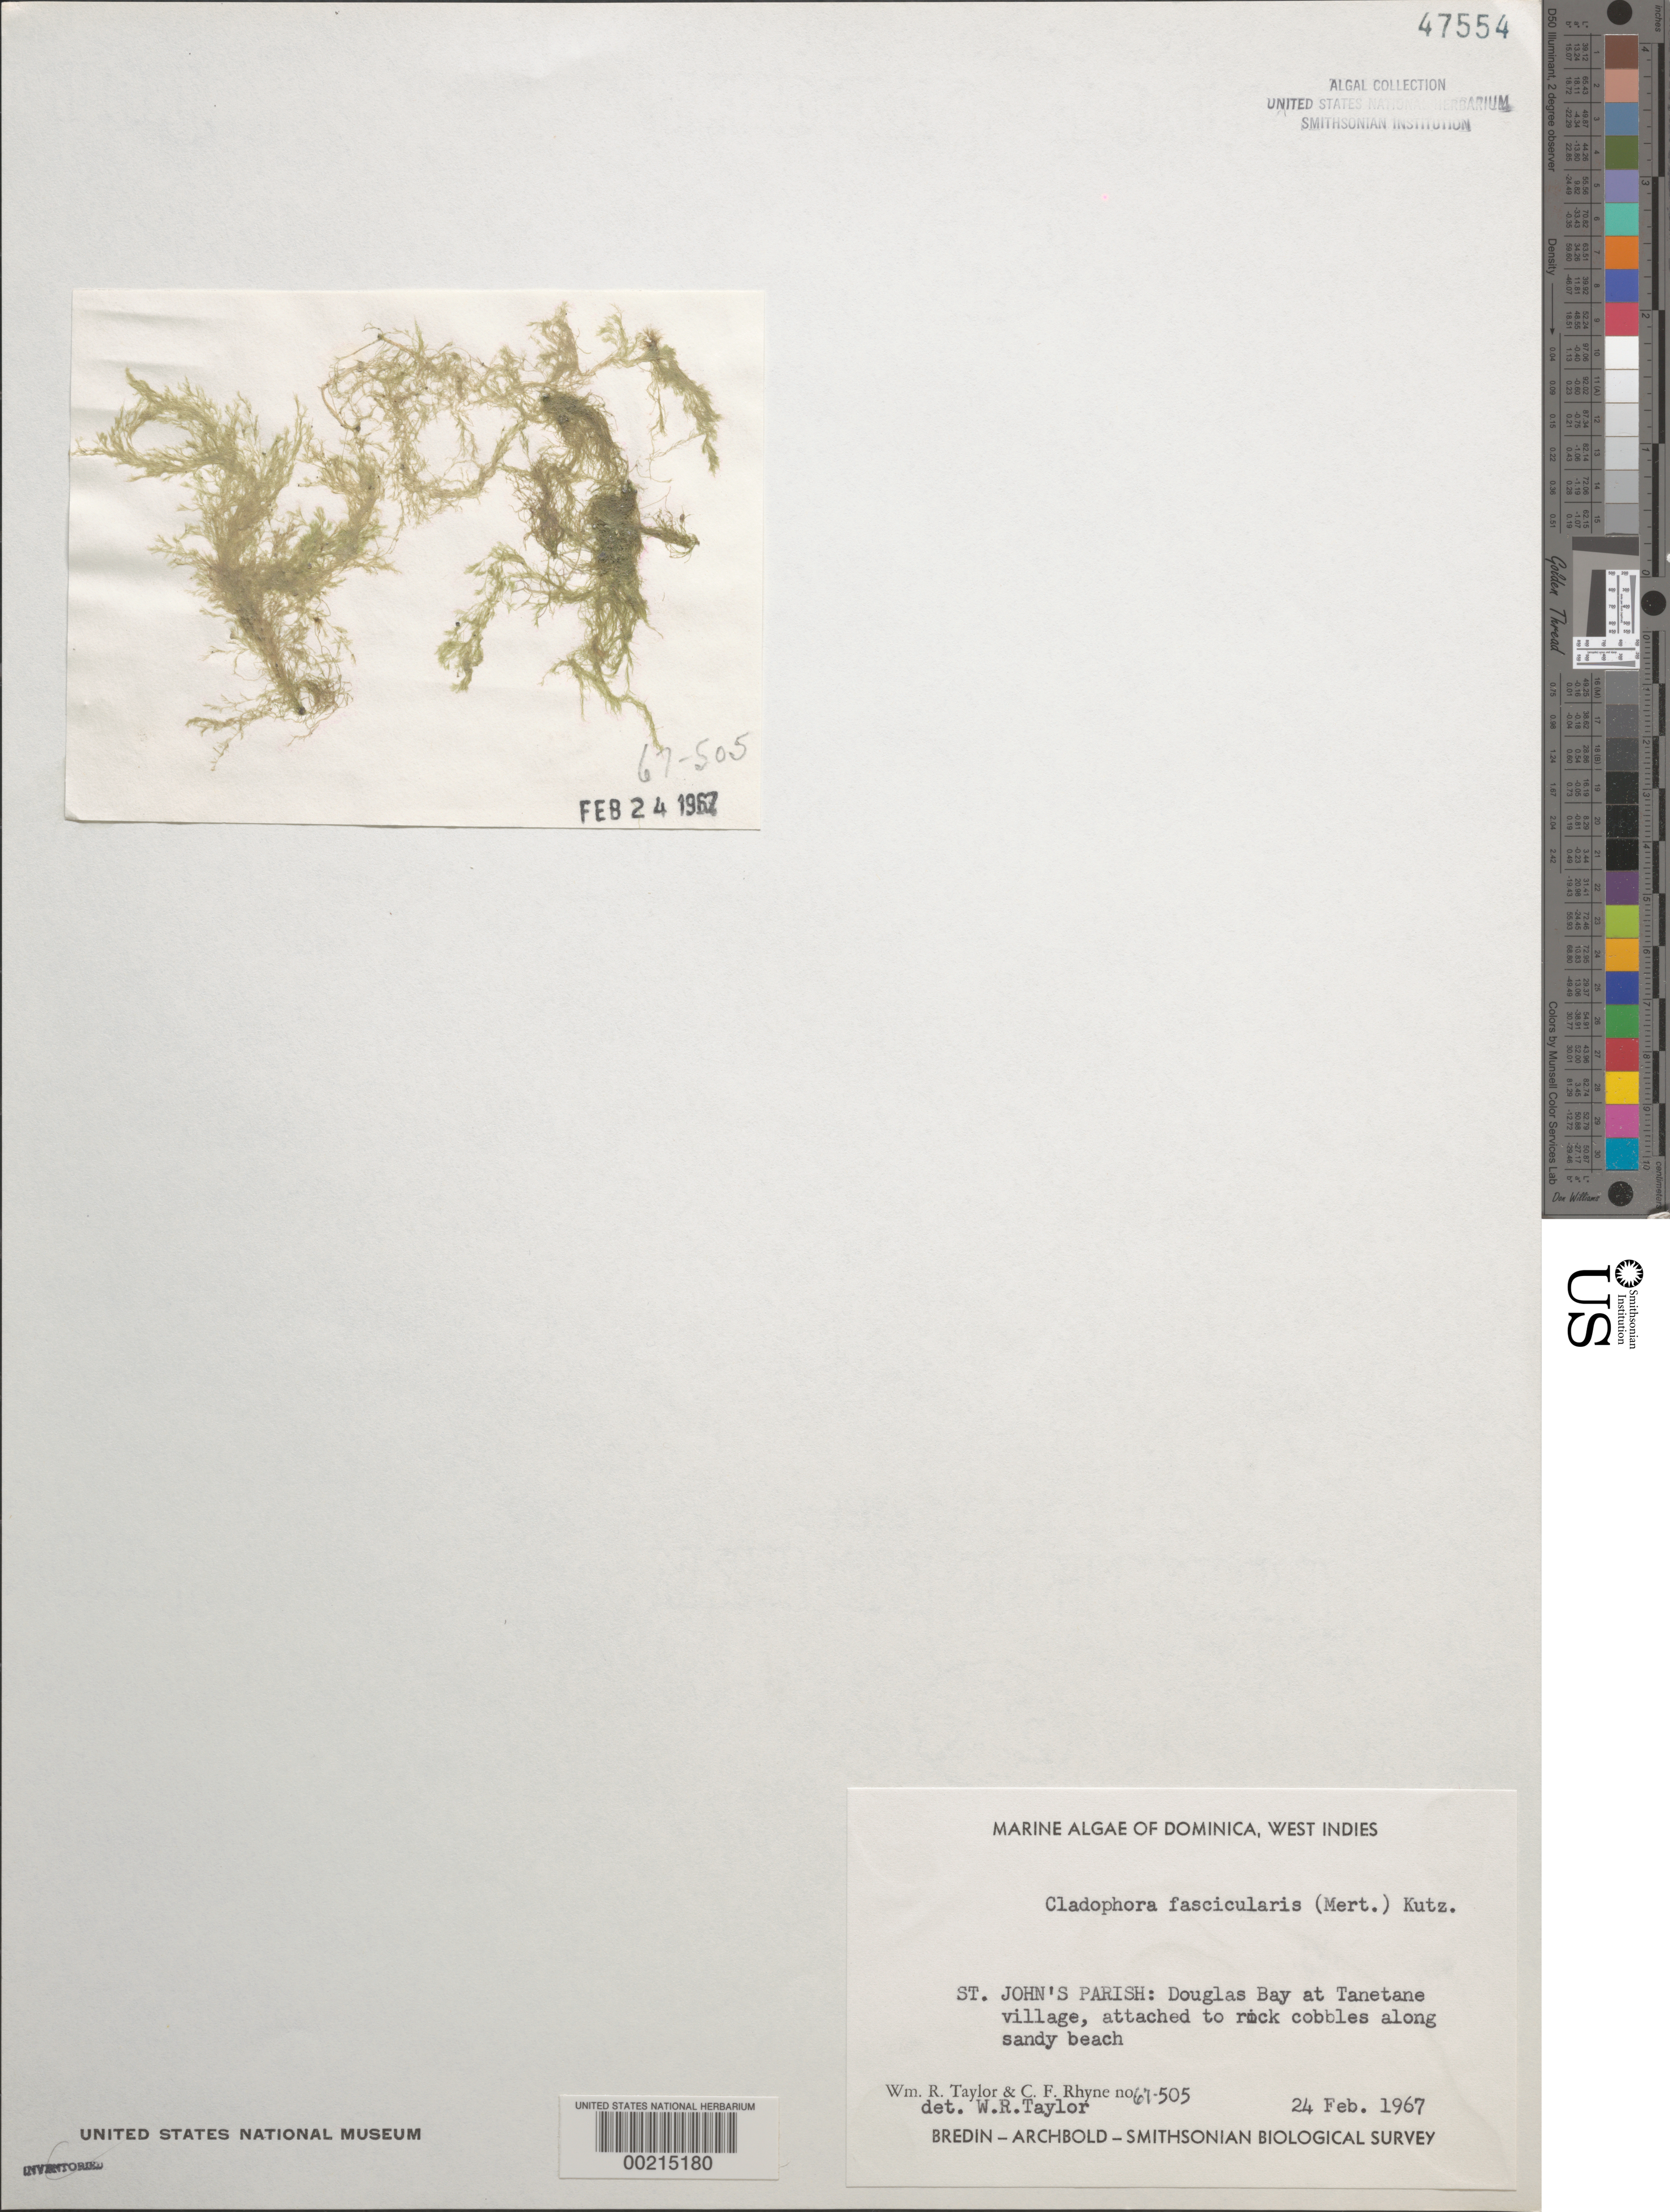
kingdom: Plantae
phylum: Chlorophyta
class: Ulvophyceae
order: Bryopsidales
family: Caulerpaceae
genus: Caulerpa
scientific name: Caulerpa mexicana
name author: Sond. ex Kütz.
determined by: Algae name updating Project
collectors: W. R. Taylor & C. Rhyne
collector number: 67-505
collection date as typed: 24 Feb 1967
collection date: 1967-02-24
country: Dominica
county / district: St. John's Parish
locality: Douglas Bay, Tanetane village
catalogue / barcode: US 47554